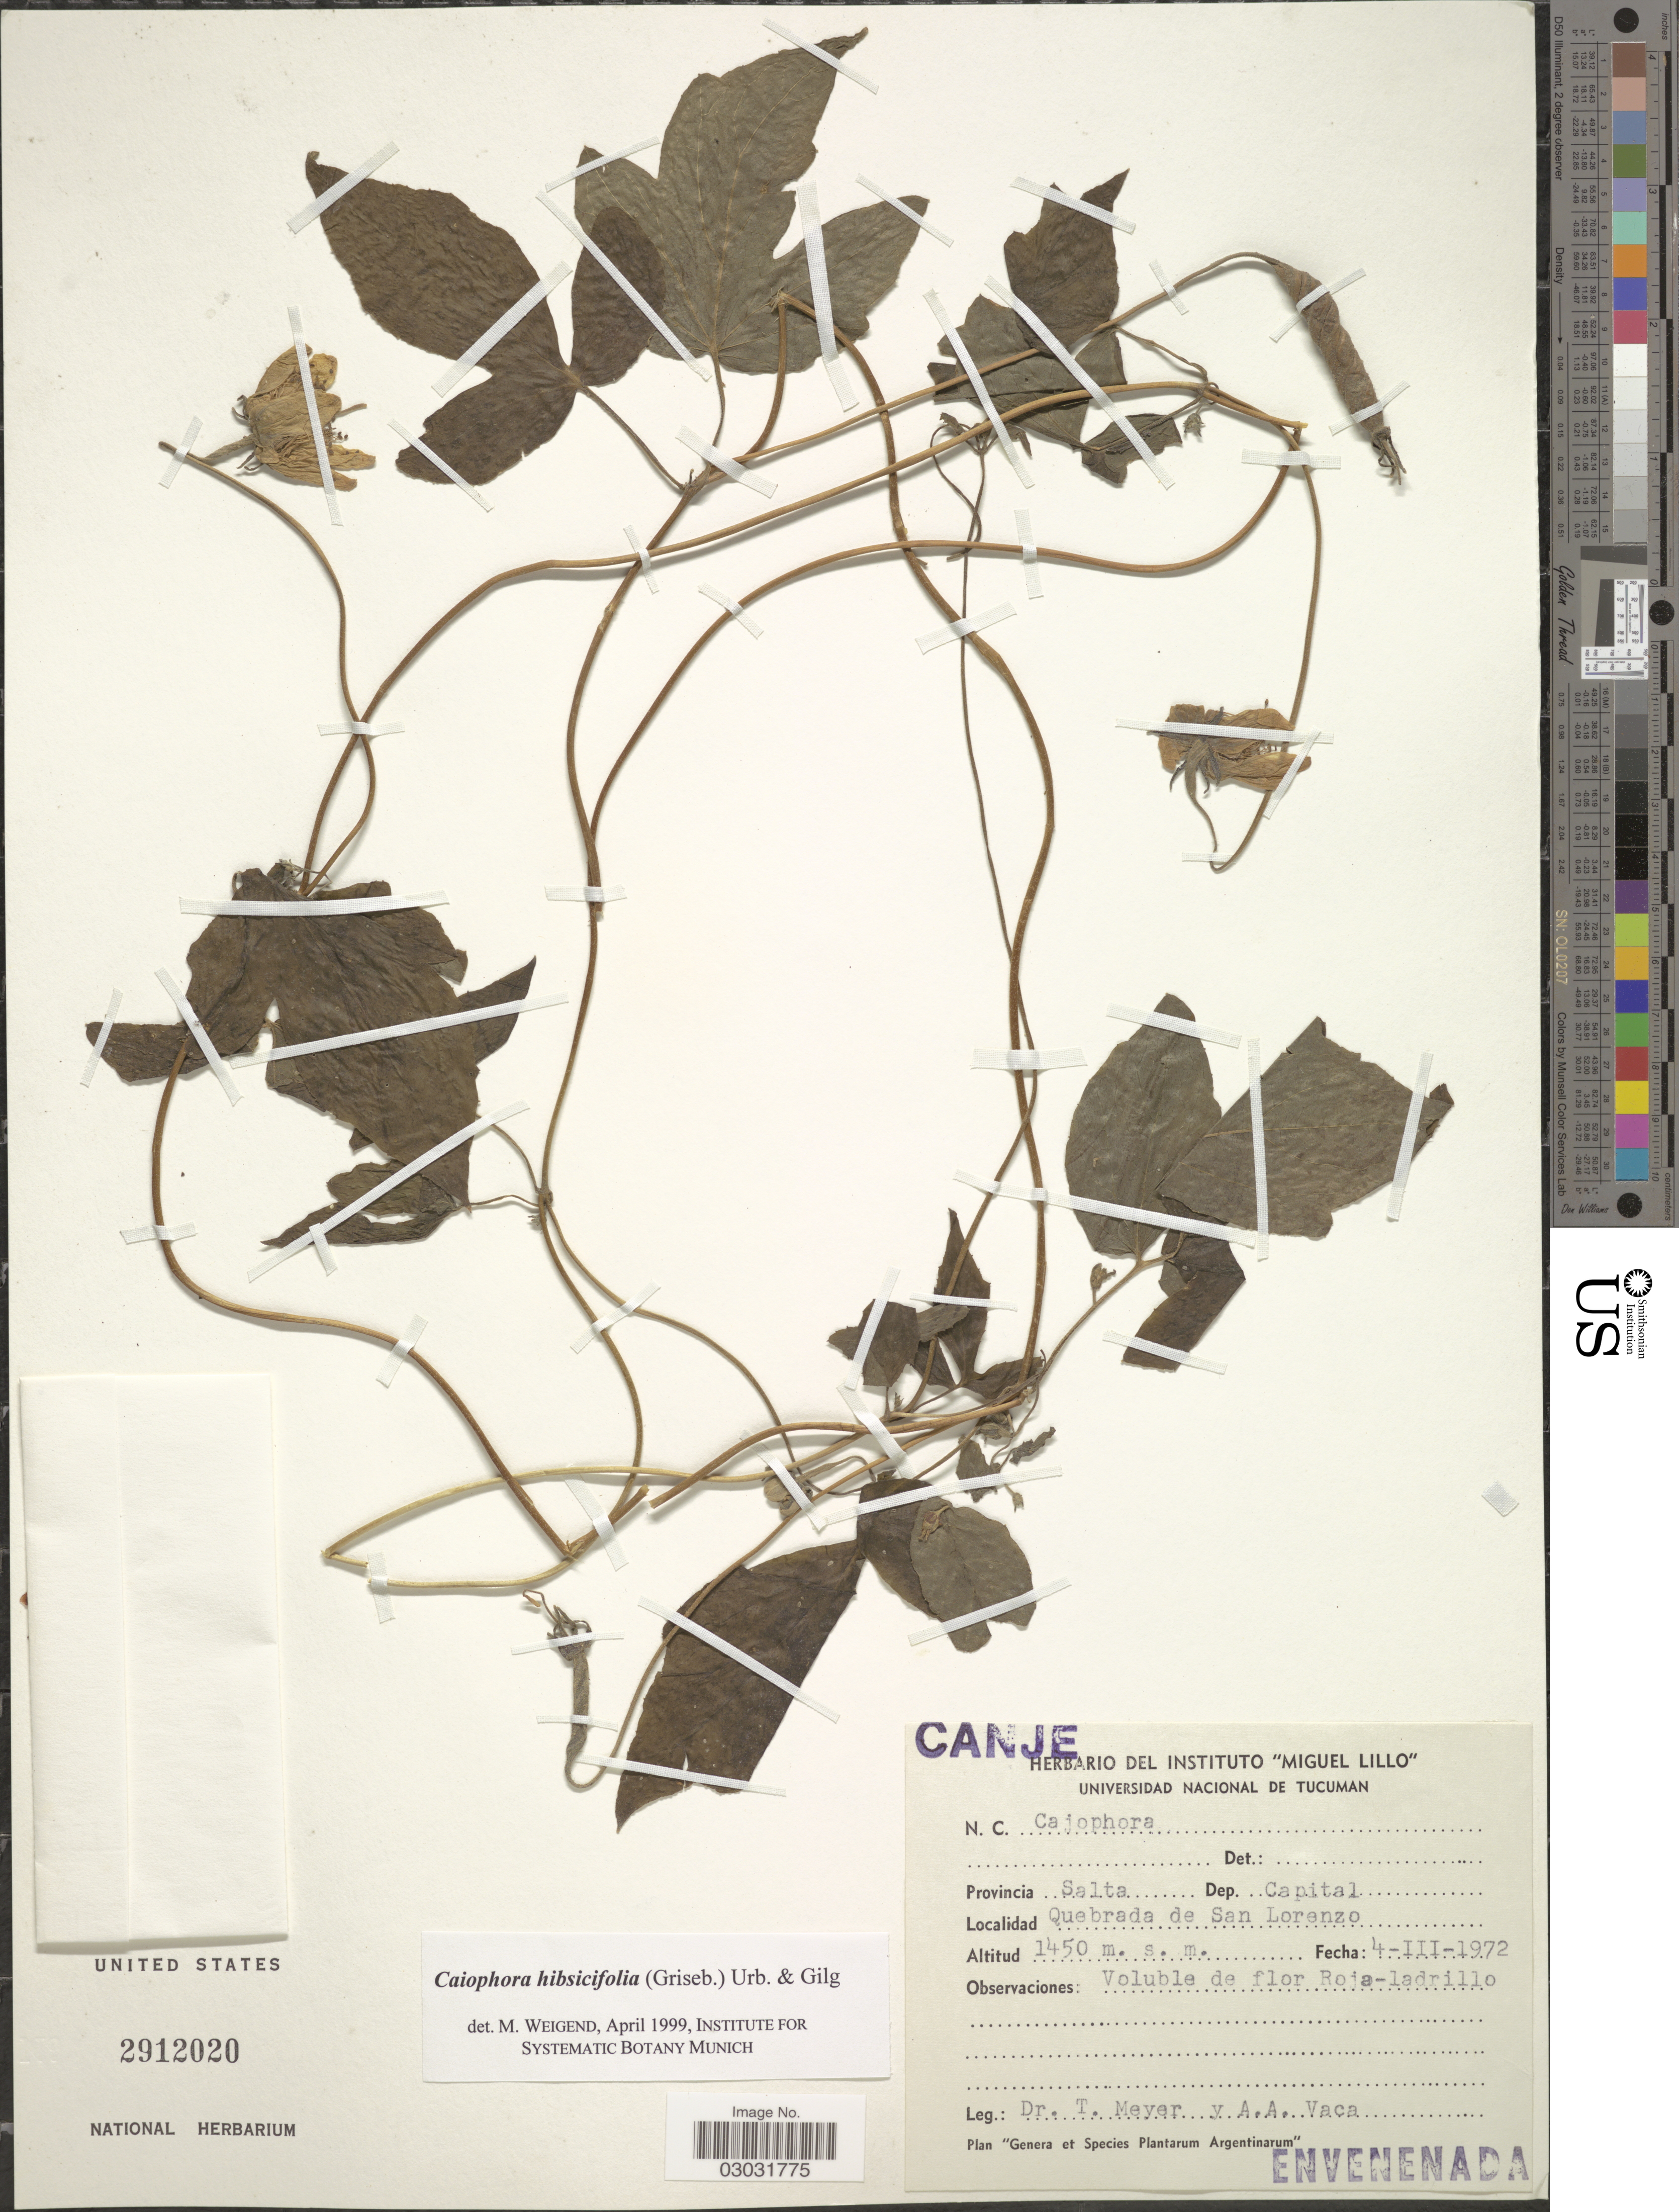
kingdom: Plantae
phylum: Tracheophyta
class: Magnoliopsida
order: Cornales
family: Loasaceae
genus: Caiophora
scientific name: Caiophora hibiscifolia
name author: (Griseb.) Urb. & Gilg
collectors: T. Meyer & A. Vaca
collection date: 1972-03-04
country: Argentina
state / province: Salta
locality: Dep. Capital. Quebrada de San Lorenzo.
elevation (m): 1450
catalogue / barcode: US 2912020